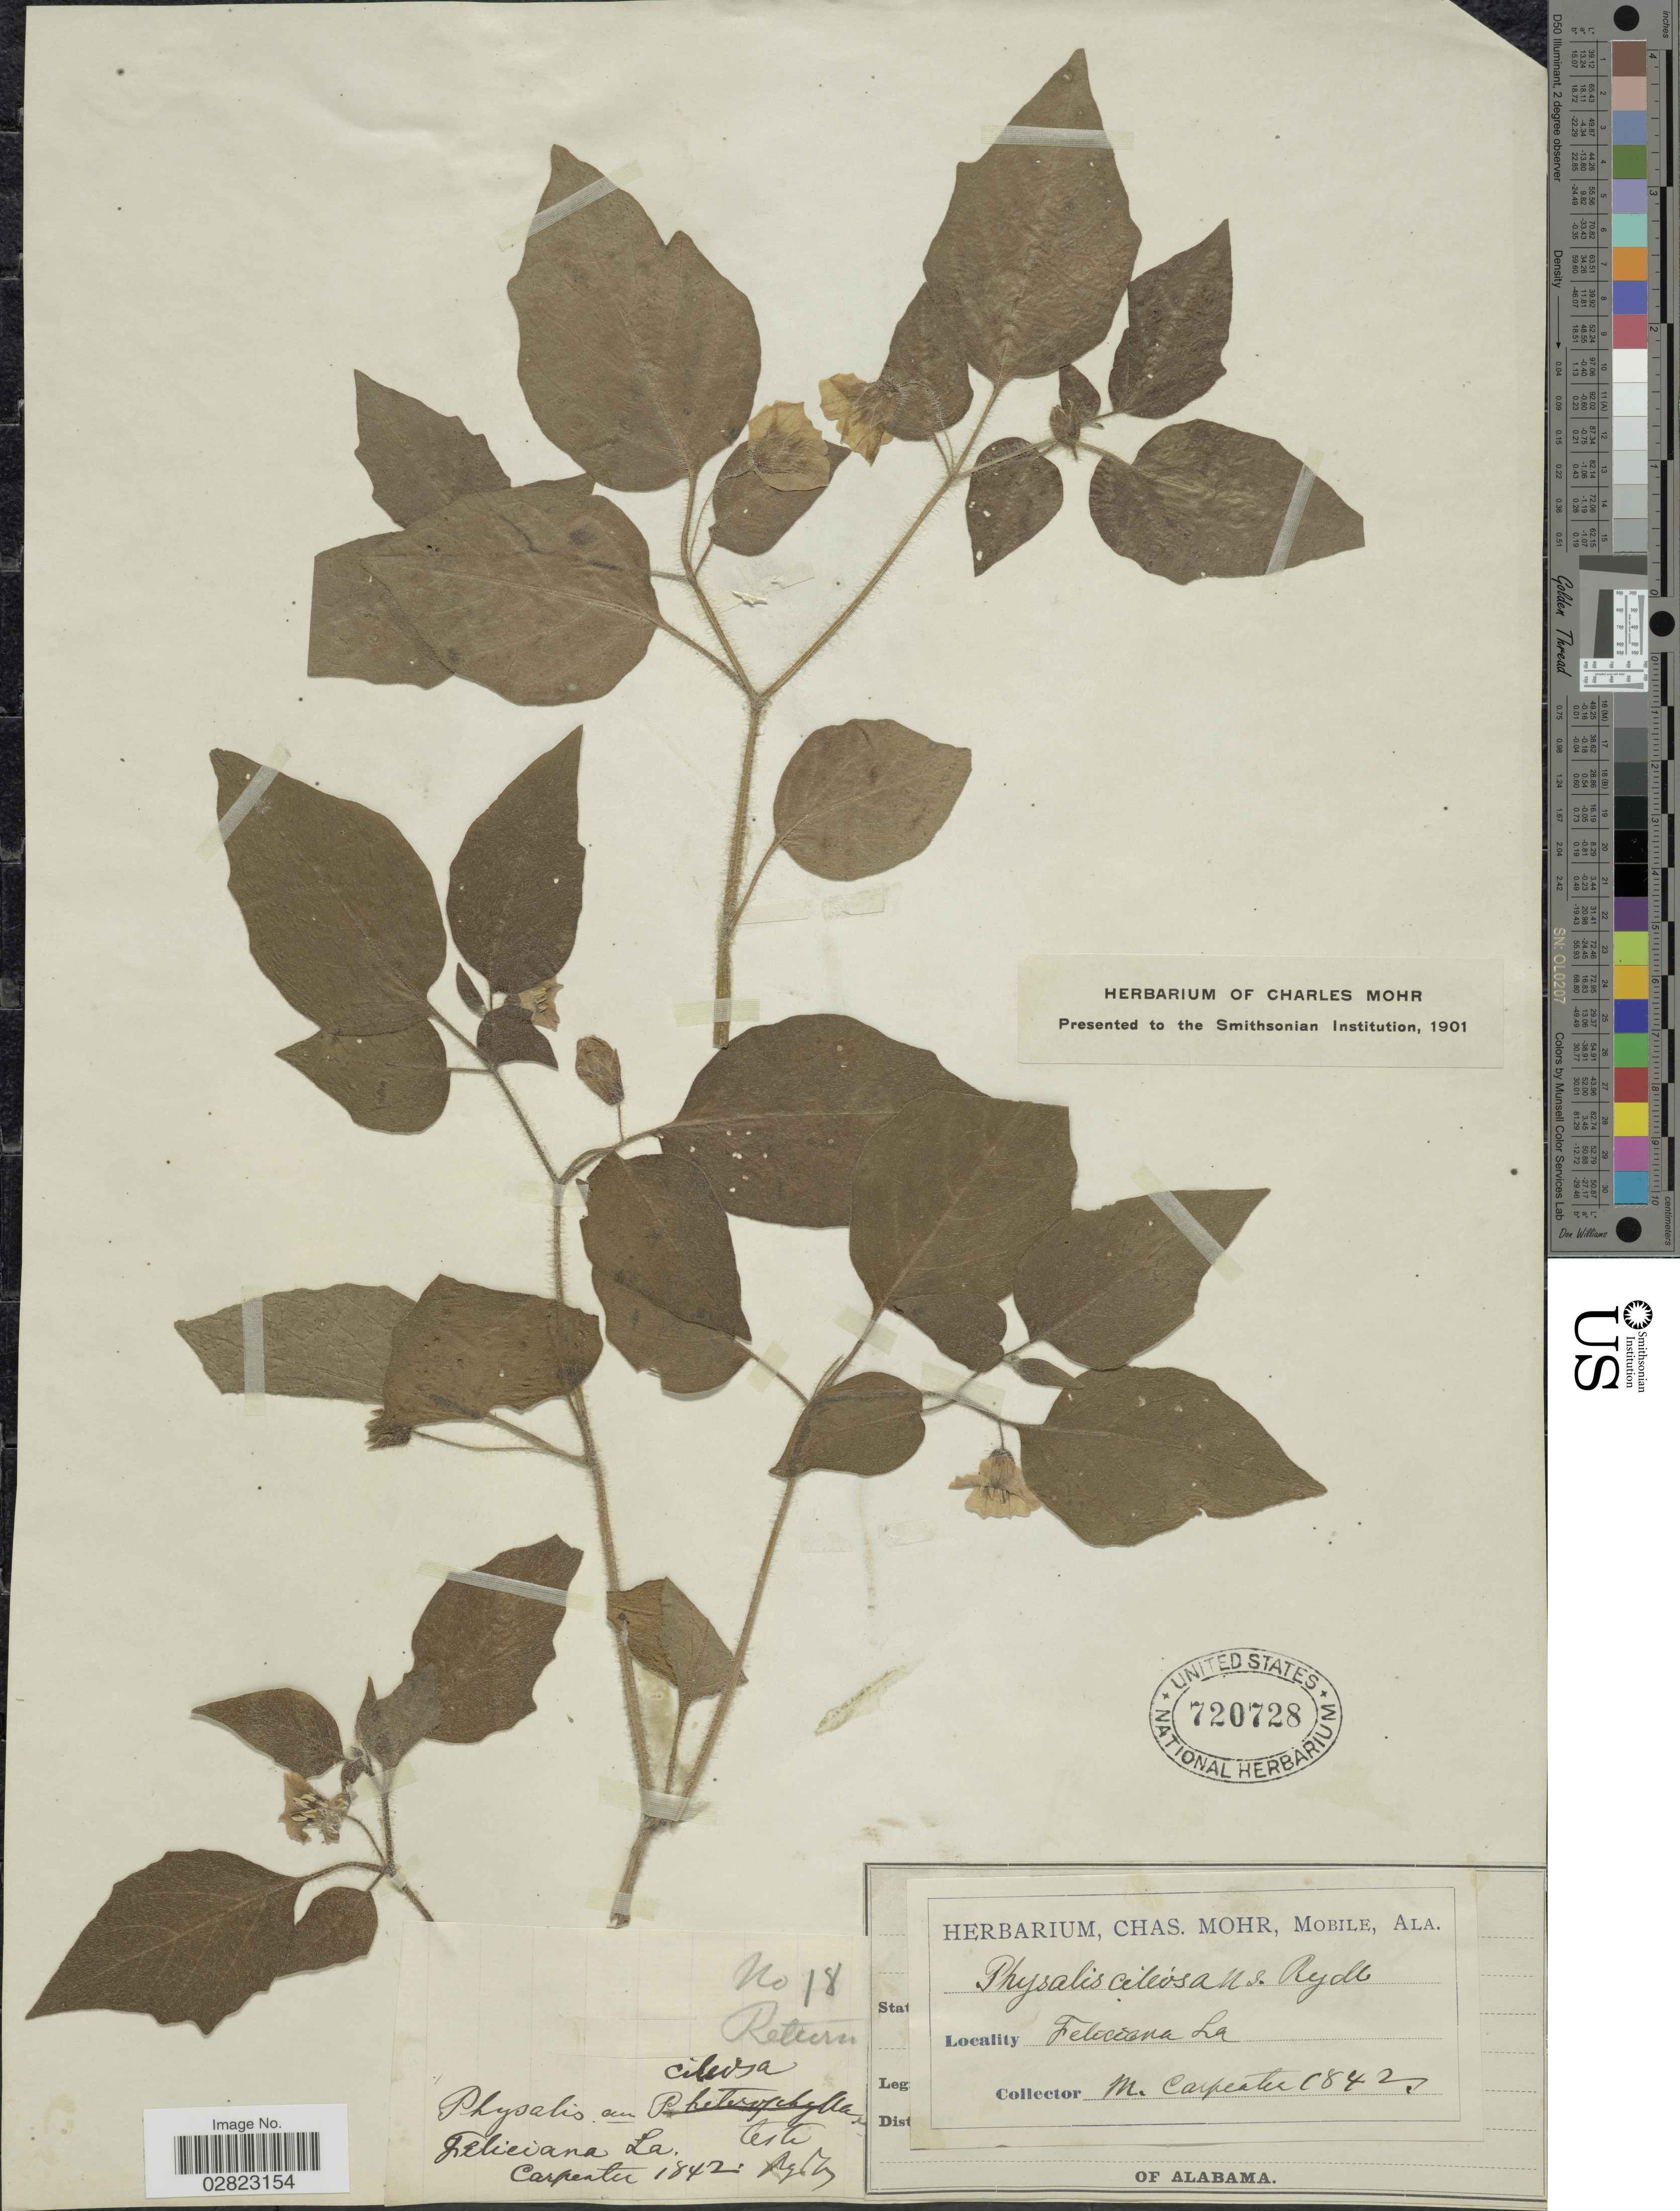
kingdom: Plantae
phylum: Tracheophyta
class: Magnoliopsida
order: Solanales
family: Solanaceae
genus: Physalis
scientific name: Physalis ciliosa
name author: Rydb.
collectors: M. Carpenter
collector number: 18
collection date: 1842-05/1842-08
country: United States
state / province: Louisiana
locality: Fleiciana.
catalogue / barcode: US 720728